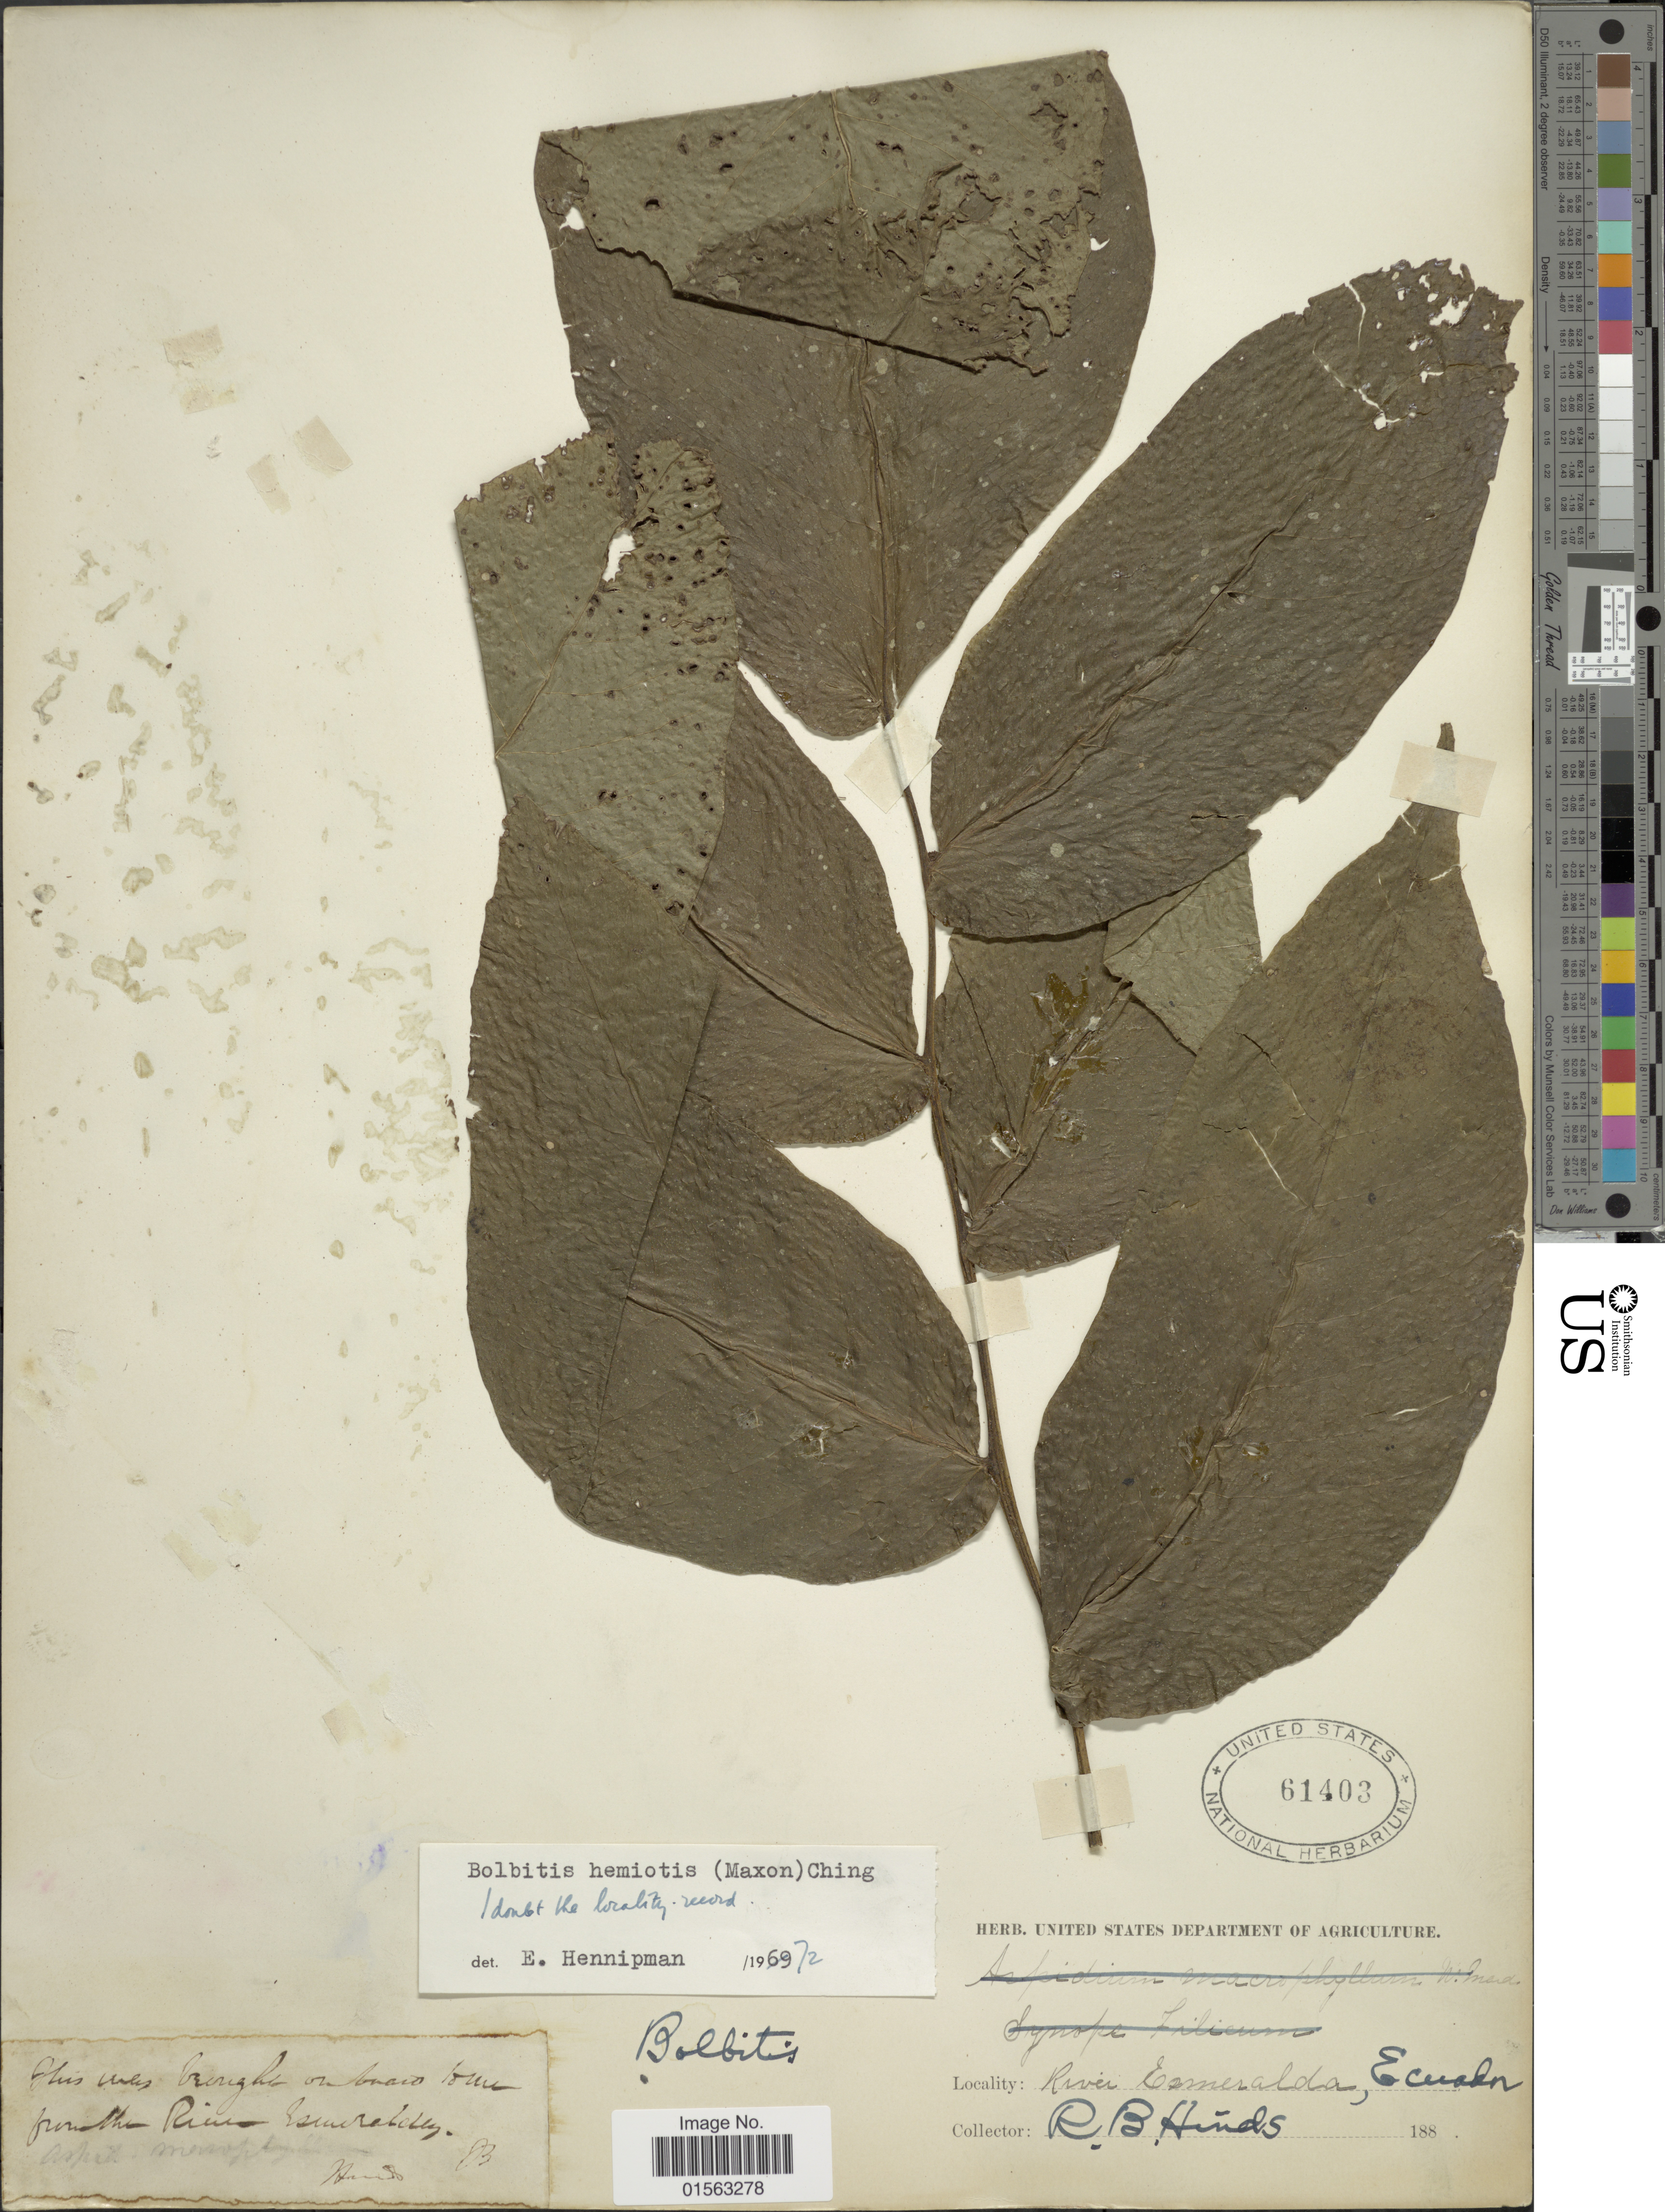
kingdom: Plantae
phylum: Tracheophyta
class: Polypodiopsida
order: Polypodiales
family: Dryopteridaceae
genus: Mickelia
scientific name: Mickelia hemiotis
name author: (Maxon) R.C. Moran et al.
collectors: R. Hinds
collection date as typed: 188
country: Ecuador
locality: River Esmeralda [interpreted]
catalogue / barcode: US 61403